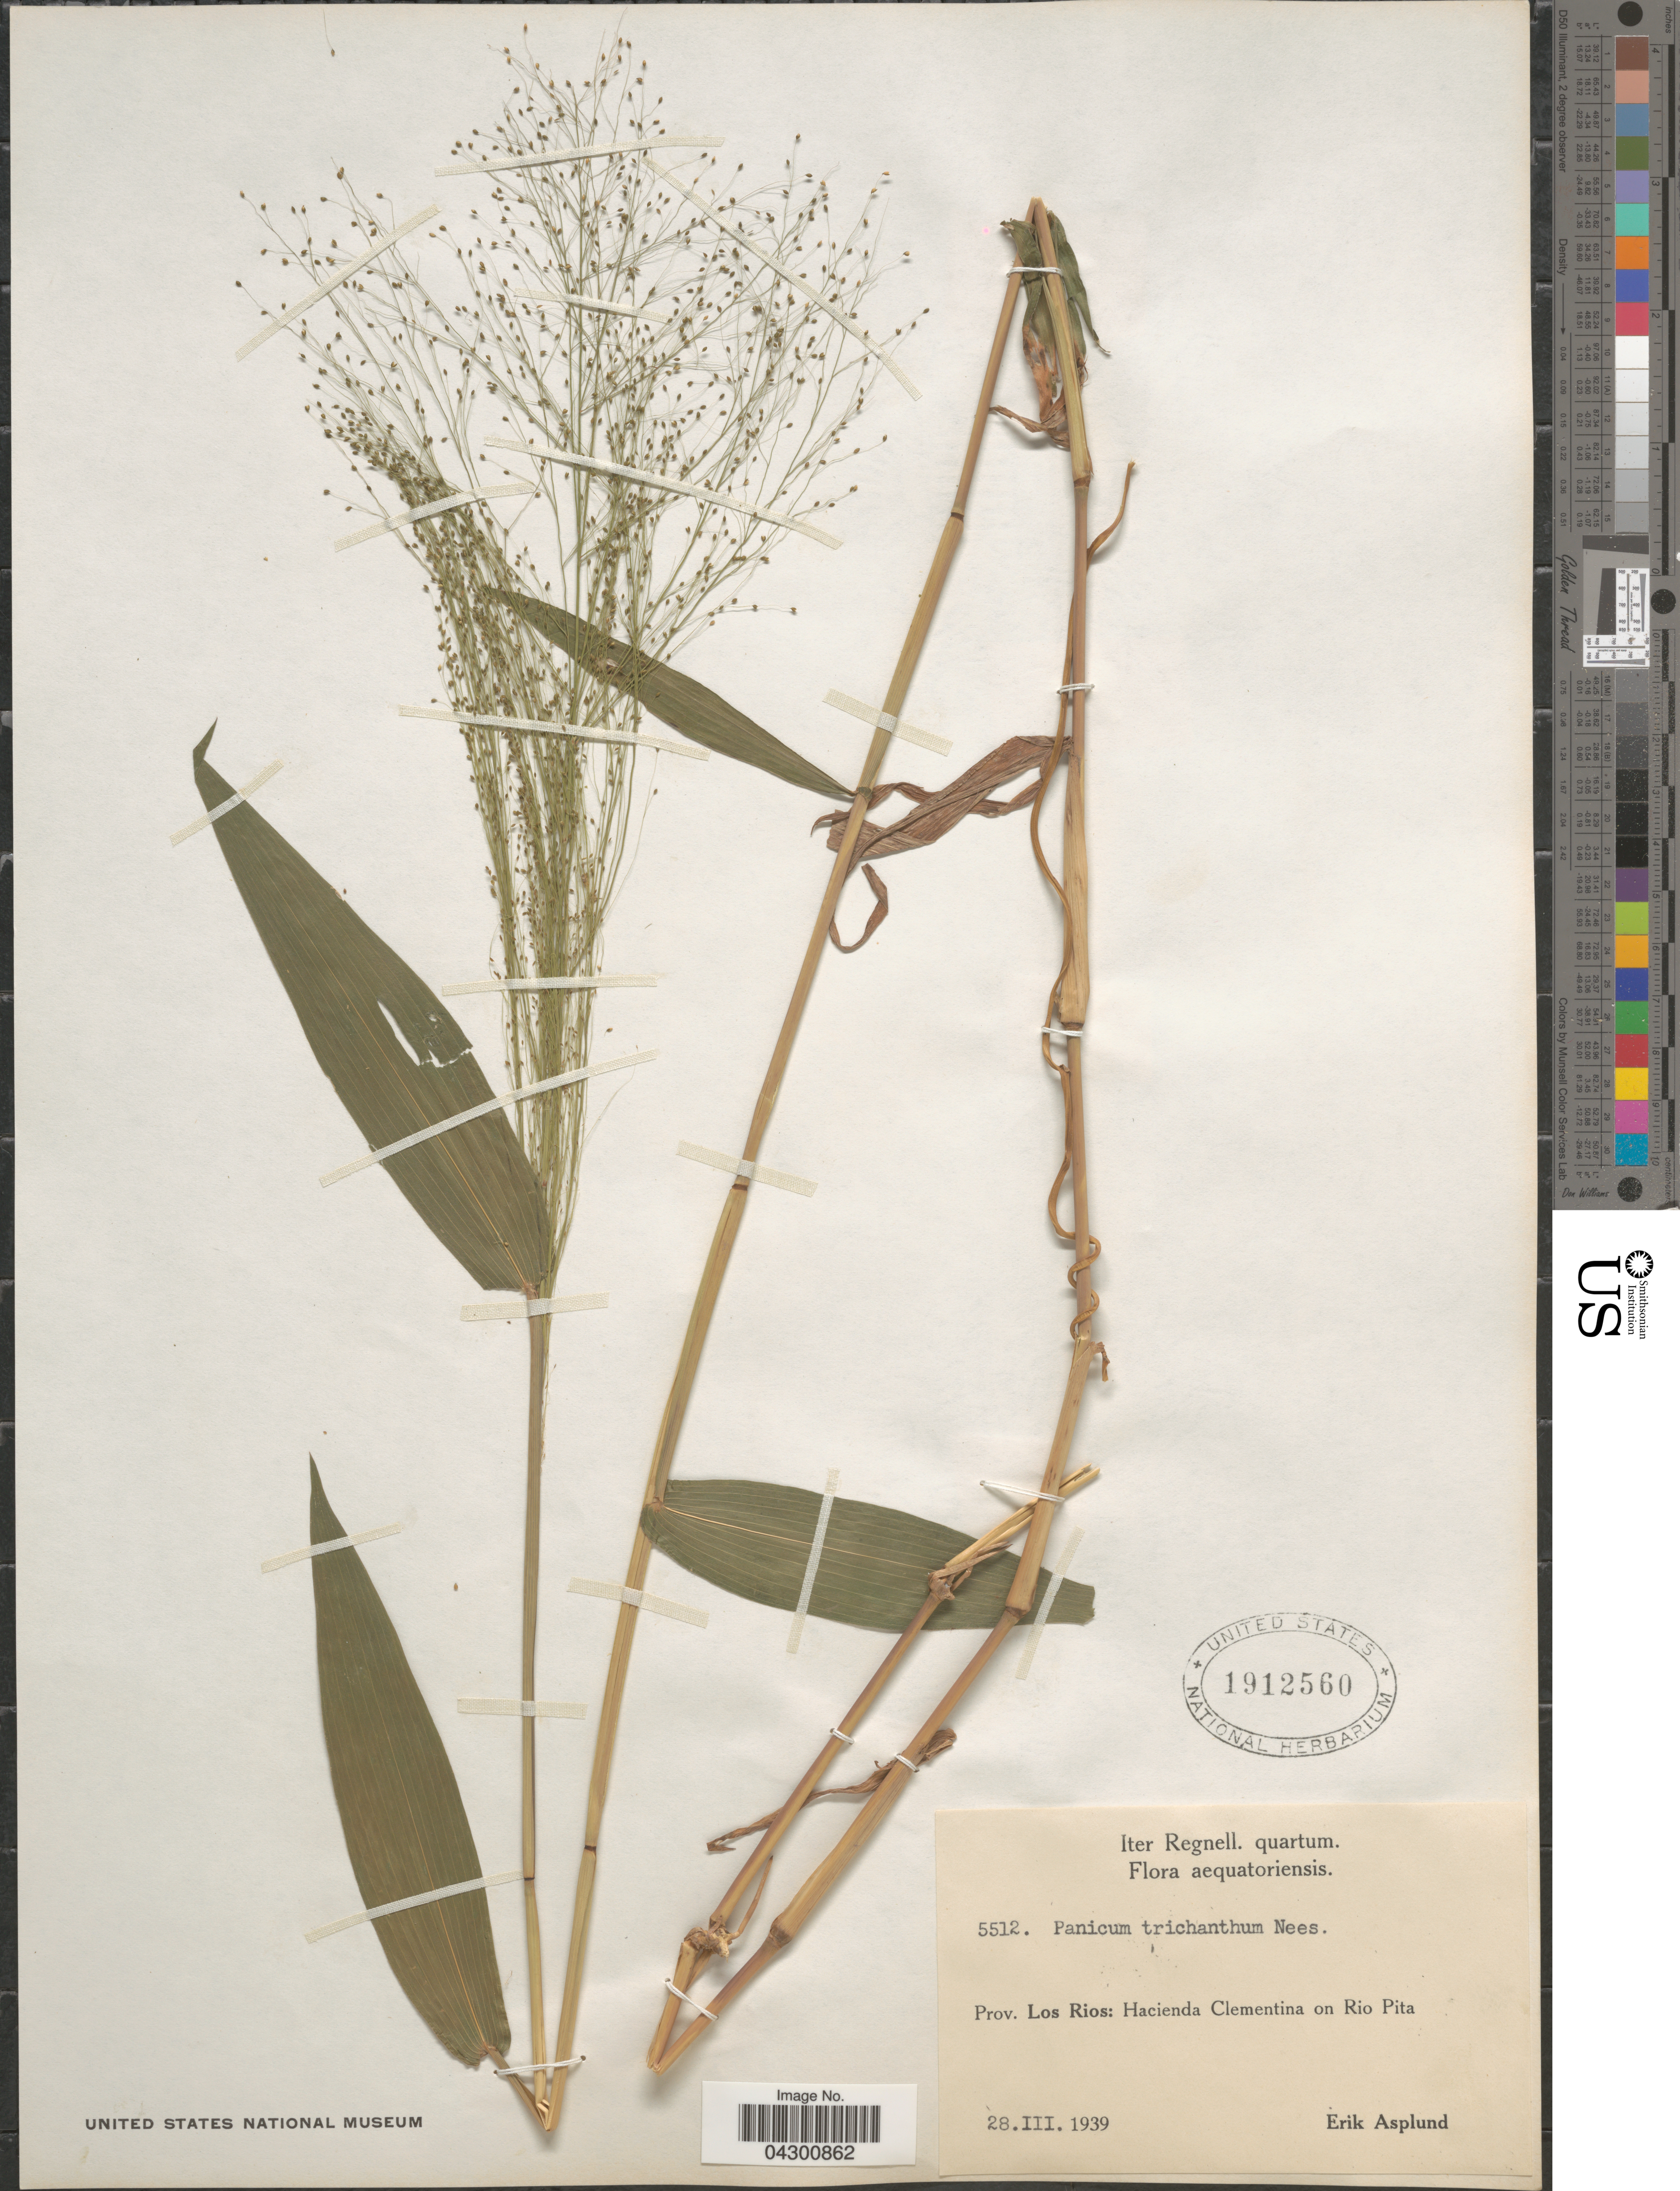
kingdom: Plantae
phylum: Tracheophyta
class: Liliopsida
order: Poales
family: Poaceae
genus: Panicum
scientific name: Panicum trichanthum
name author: Nees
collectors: E. Asplund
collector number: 5512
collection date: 1939-03-28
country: Ecuador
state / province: Los Ríos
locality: Iter Regnell. quartum. Hacienda Clementina in Rio Pita.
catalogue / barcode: US 1912560